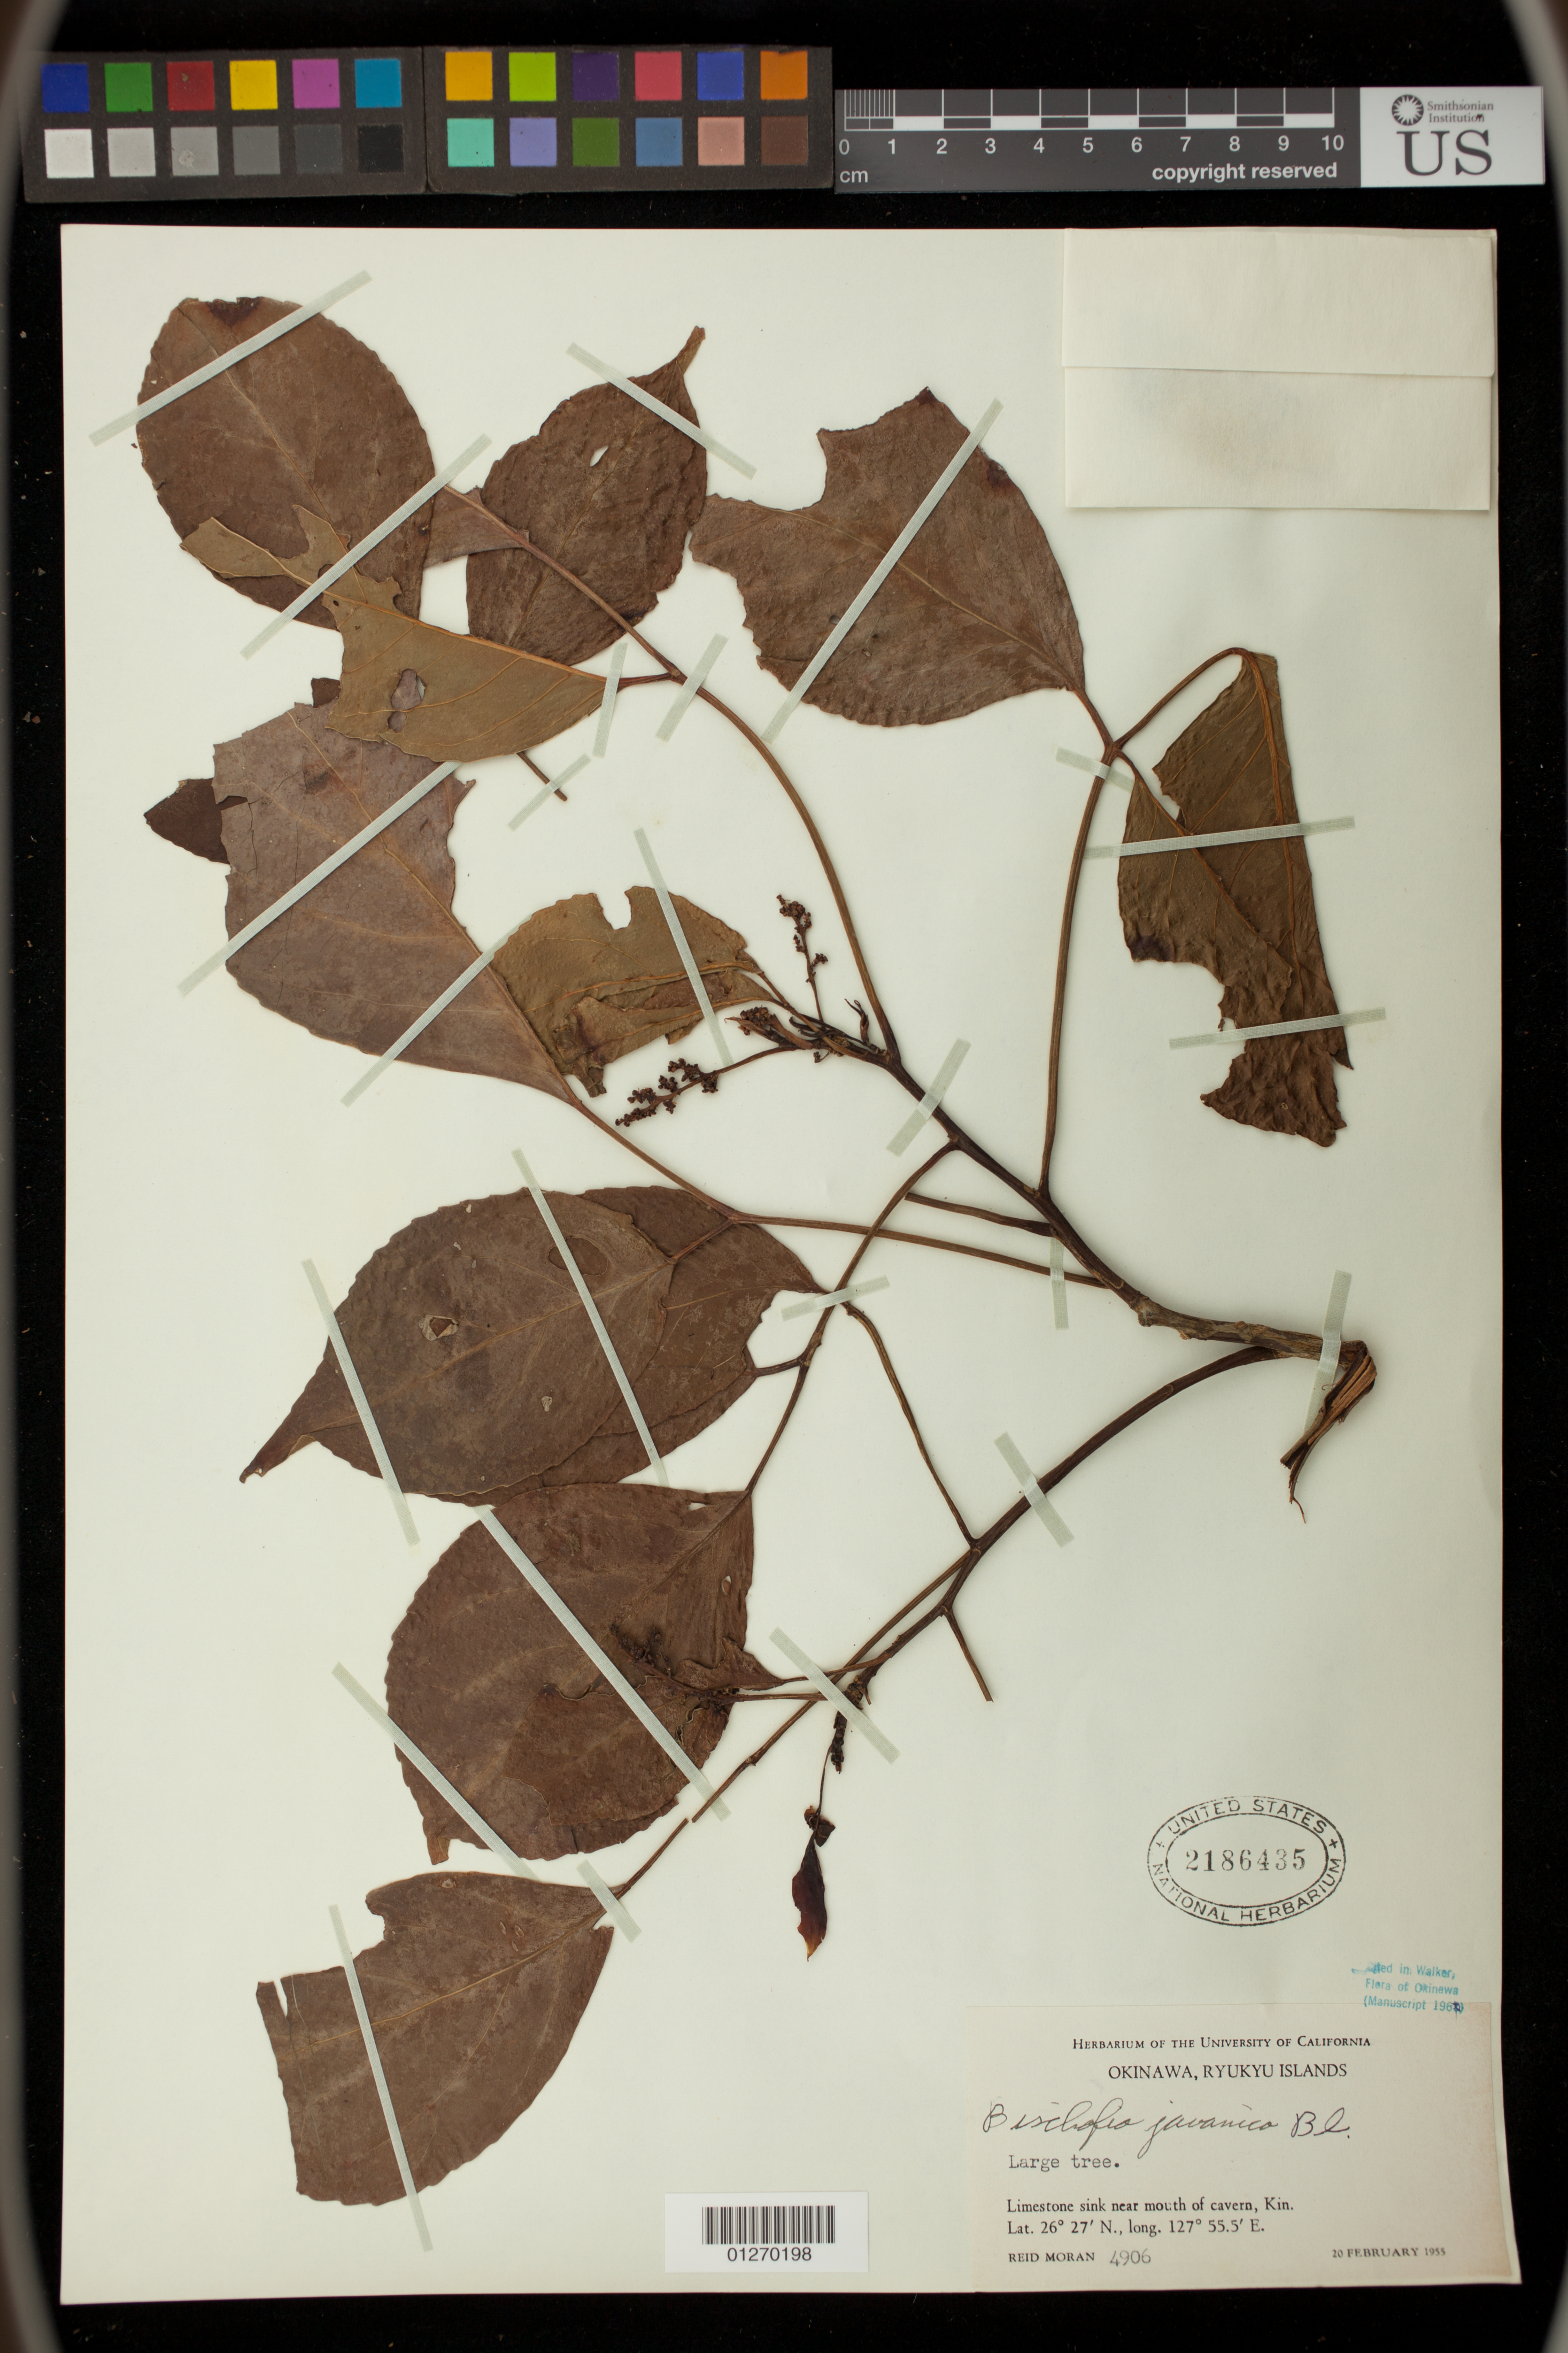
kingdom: Plantae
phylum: Tracheophyta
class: Magnoliopsida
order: Malpighiales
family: Phyllanthaceae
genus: Bischofia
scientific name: Bischofia javanica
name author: Blume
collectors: R. V. Moran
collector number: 4906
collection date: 1955-02-20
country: Japan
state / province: Okinawa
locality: Okinawa, Ryukyu Islands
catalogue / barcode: US 2186435